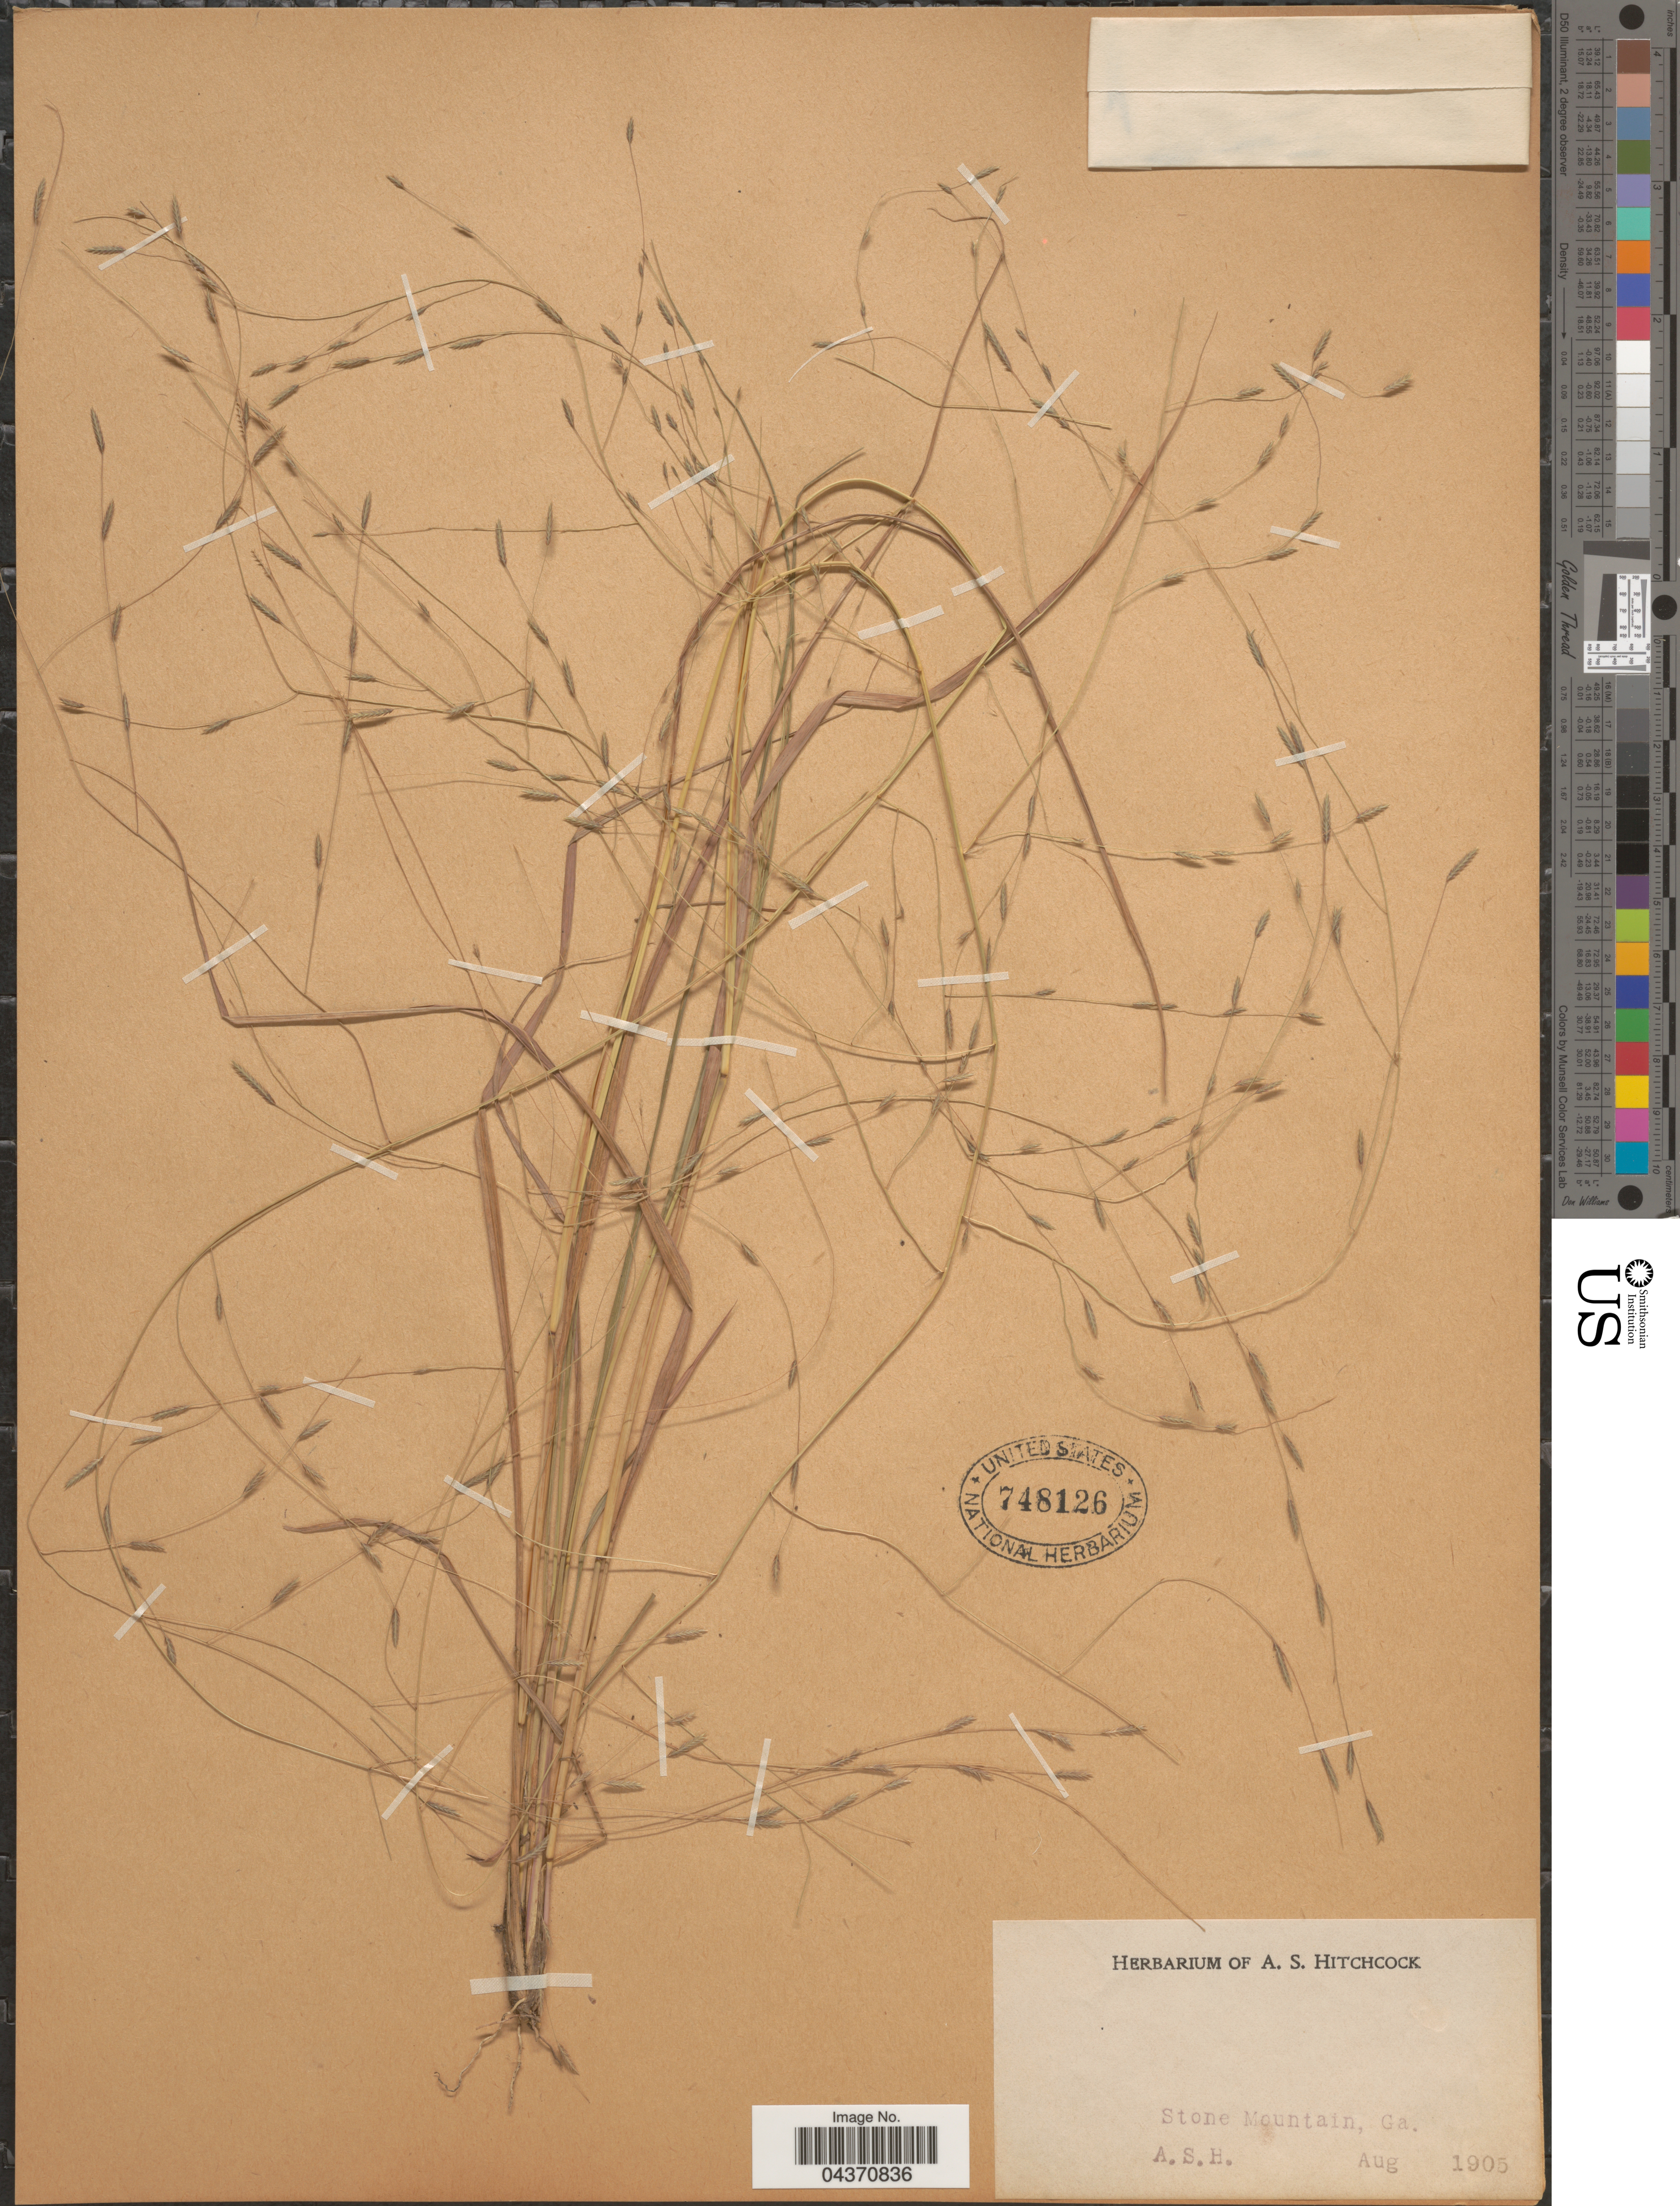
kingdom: Plantae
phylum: Tracheophyta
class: Liliopsida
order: Poales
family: Poaceae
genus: Eragrostis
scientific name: Eragrostis refracta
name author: (Muhl.) Scribn.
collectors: A. S. Hitchcock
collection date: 1905-08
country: United States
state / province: Georgia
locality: Stone Mountain.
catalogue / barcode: US 748126